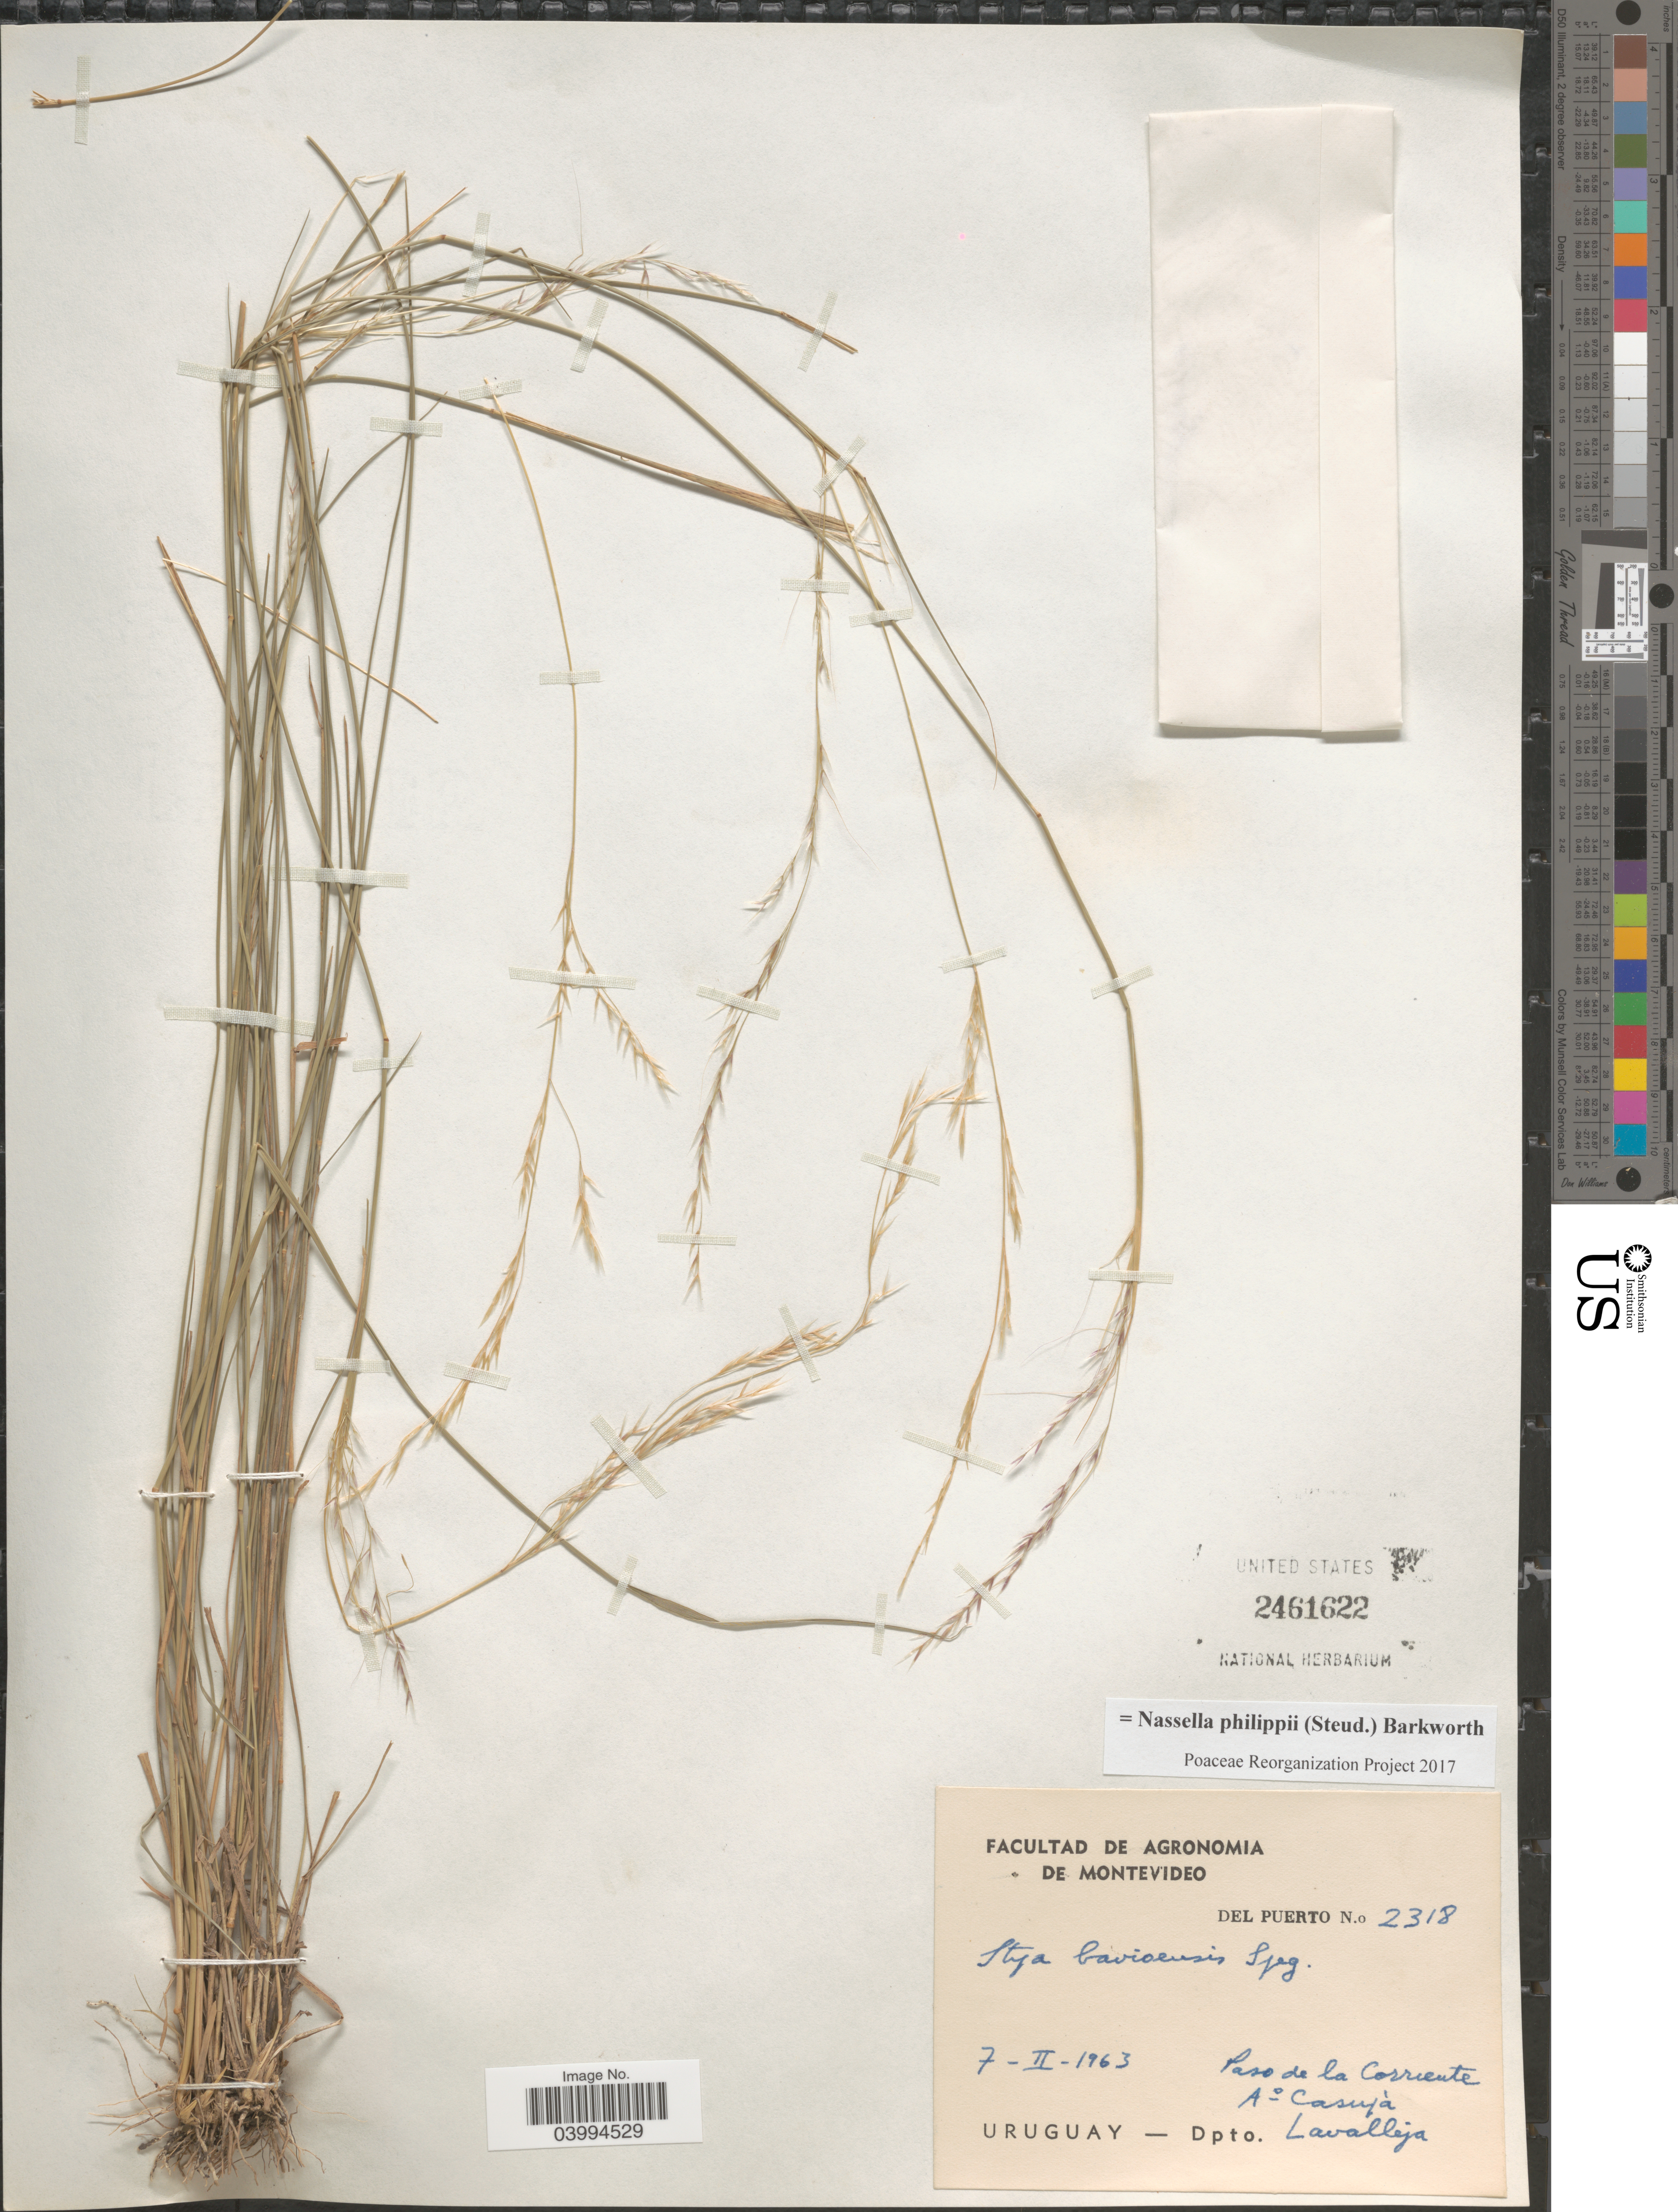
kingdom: Plantae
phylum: Tracheophyta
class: Liliopsida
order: Poales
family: Poaceae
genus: Nassella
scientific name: Nassella philippii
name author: (Steud.) Barkworth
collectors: Del Puerto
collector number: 2318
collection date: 1963-02-07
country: Uruguay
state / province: Lavalleja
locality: Paso de la Corriente A° Casujà. Dpto. Lavalleja.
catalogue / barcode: US 2461622